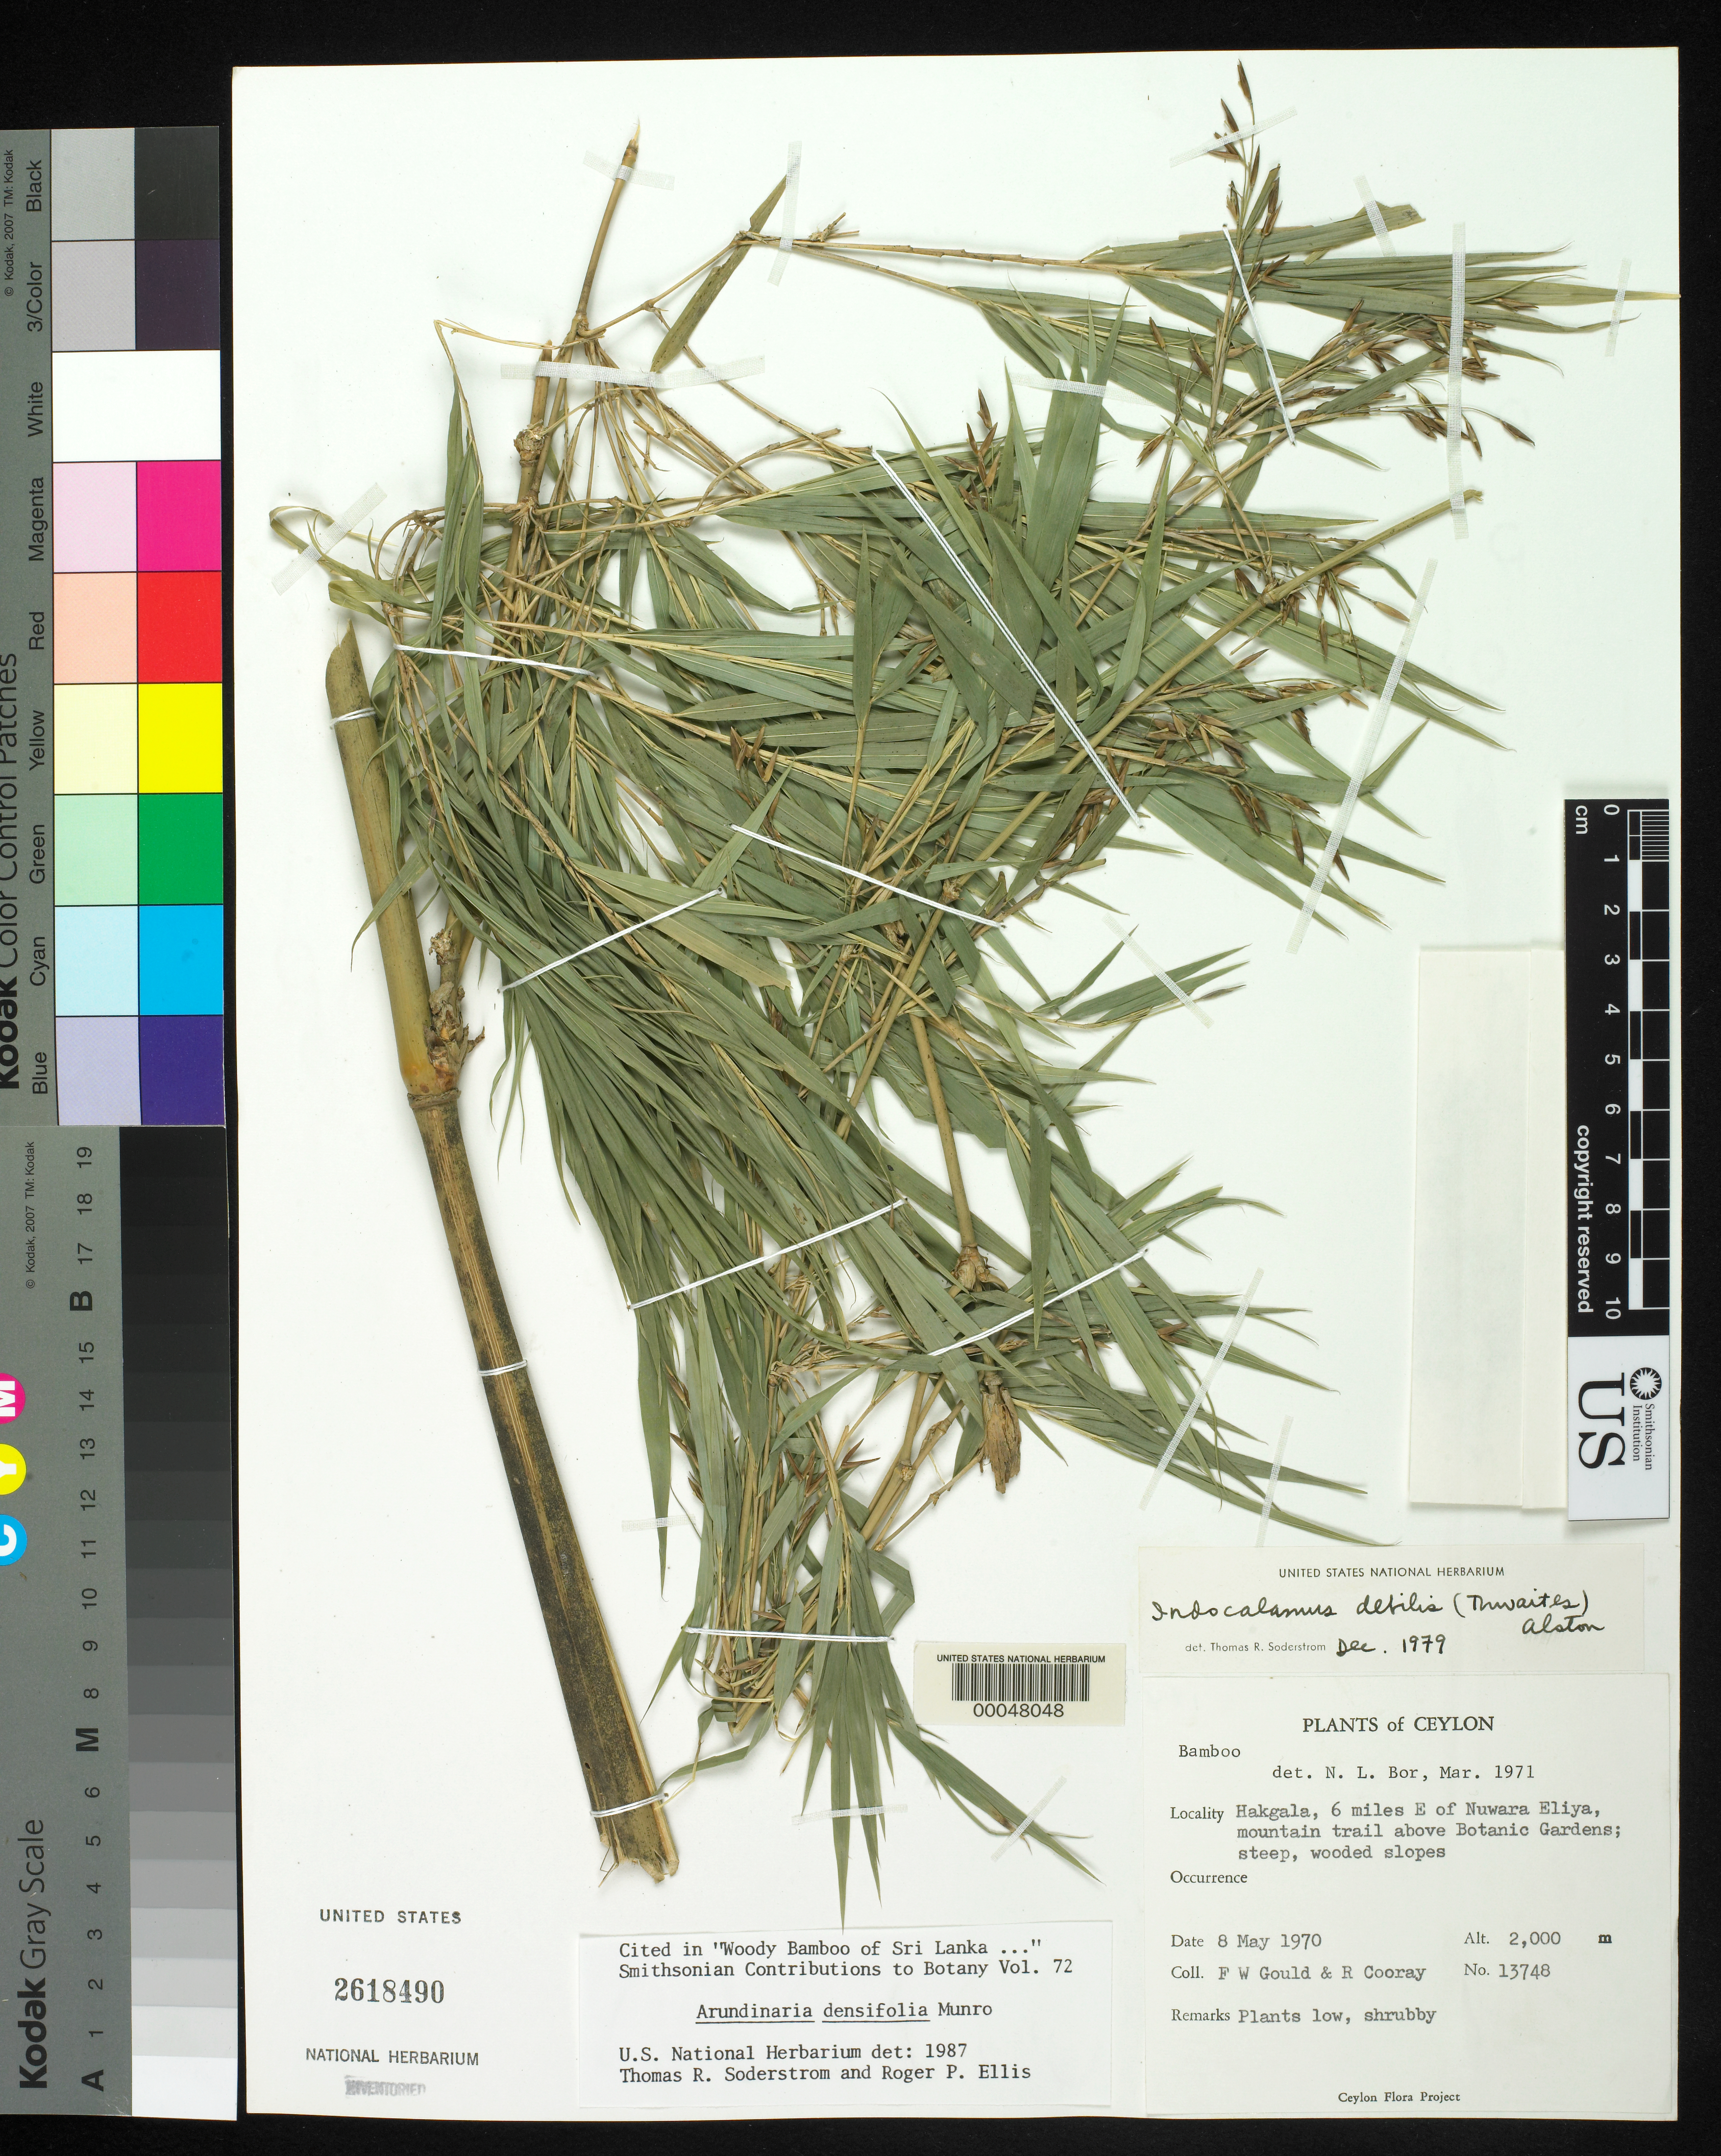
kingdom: Plantae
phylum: Tracheophyta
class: Liliopsida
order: Poales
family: Poaceae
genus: Kuruna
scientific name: Kuruna densifolia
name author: (Munro) Attigala et al.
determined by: Poaceae Reorganization Project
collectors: F. W. Gould & R. Cooray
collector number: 13748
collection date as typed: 08 May 1970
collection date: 1970-05-08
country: Sri Lanka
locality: Hakgala, mt. trail nr botanic garden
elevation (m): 2000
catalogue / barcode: US 2618490